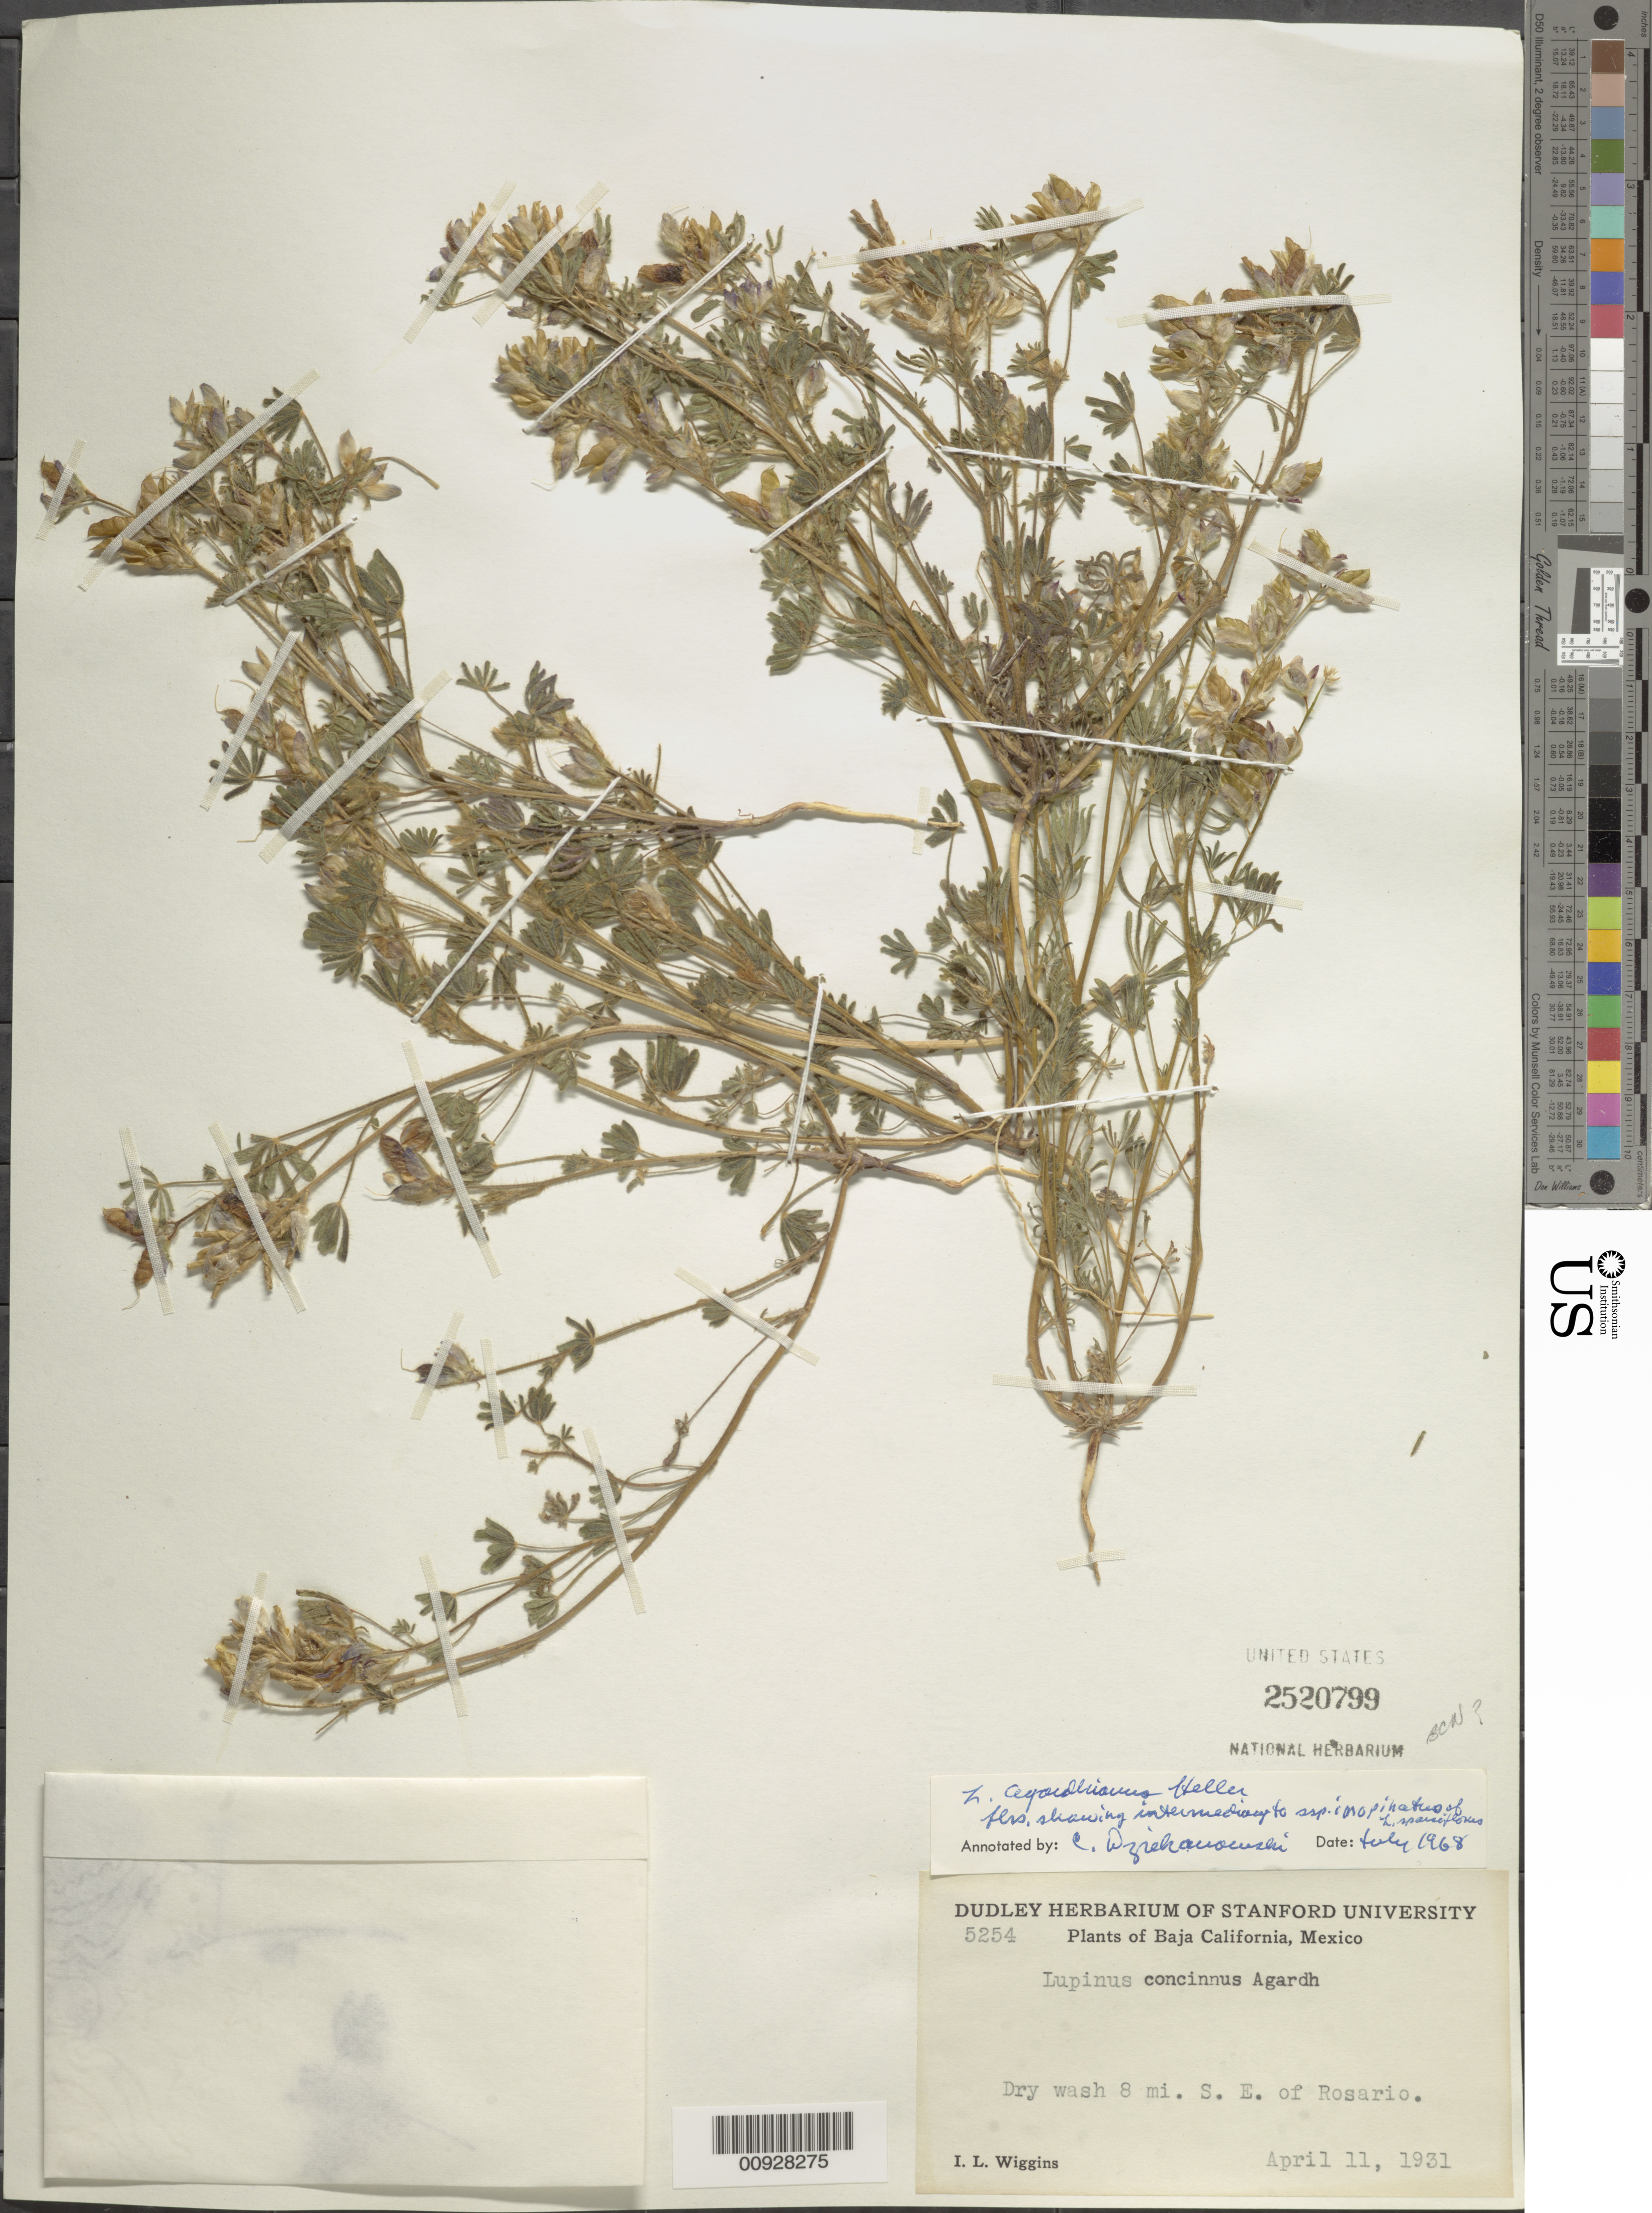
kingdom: Plantae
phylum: Tracheophyta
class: Magnoliopsida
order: Fabales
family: Fabaceae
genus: Lupinus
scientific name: Lupinus agardhianus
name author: A. Heller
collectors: I. L. Wiggins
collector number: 5254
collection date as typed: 11 Apr 1931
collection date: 1931-04-11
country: Mexico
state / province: Baja California Norte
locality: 8 mi. SE of Rosario. Baja California.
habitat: Dry wash.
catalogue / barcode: US 2520799